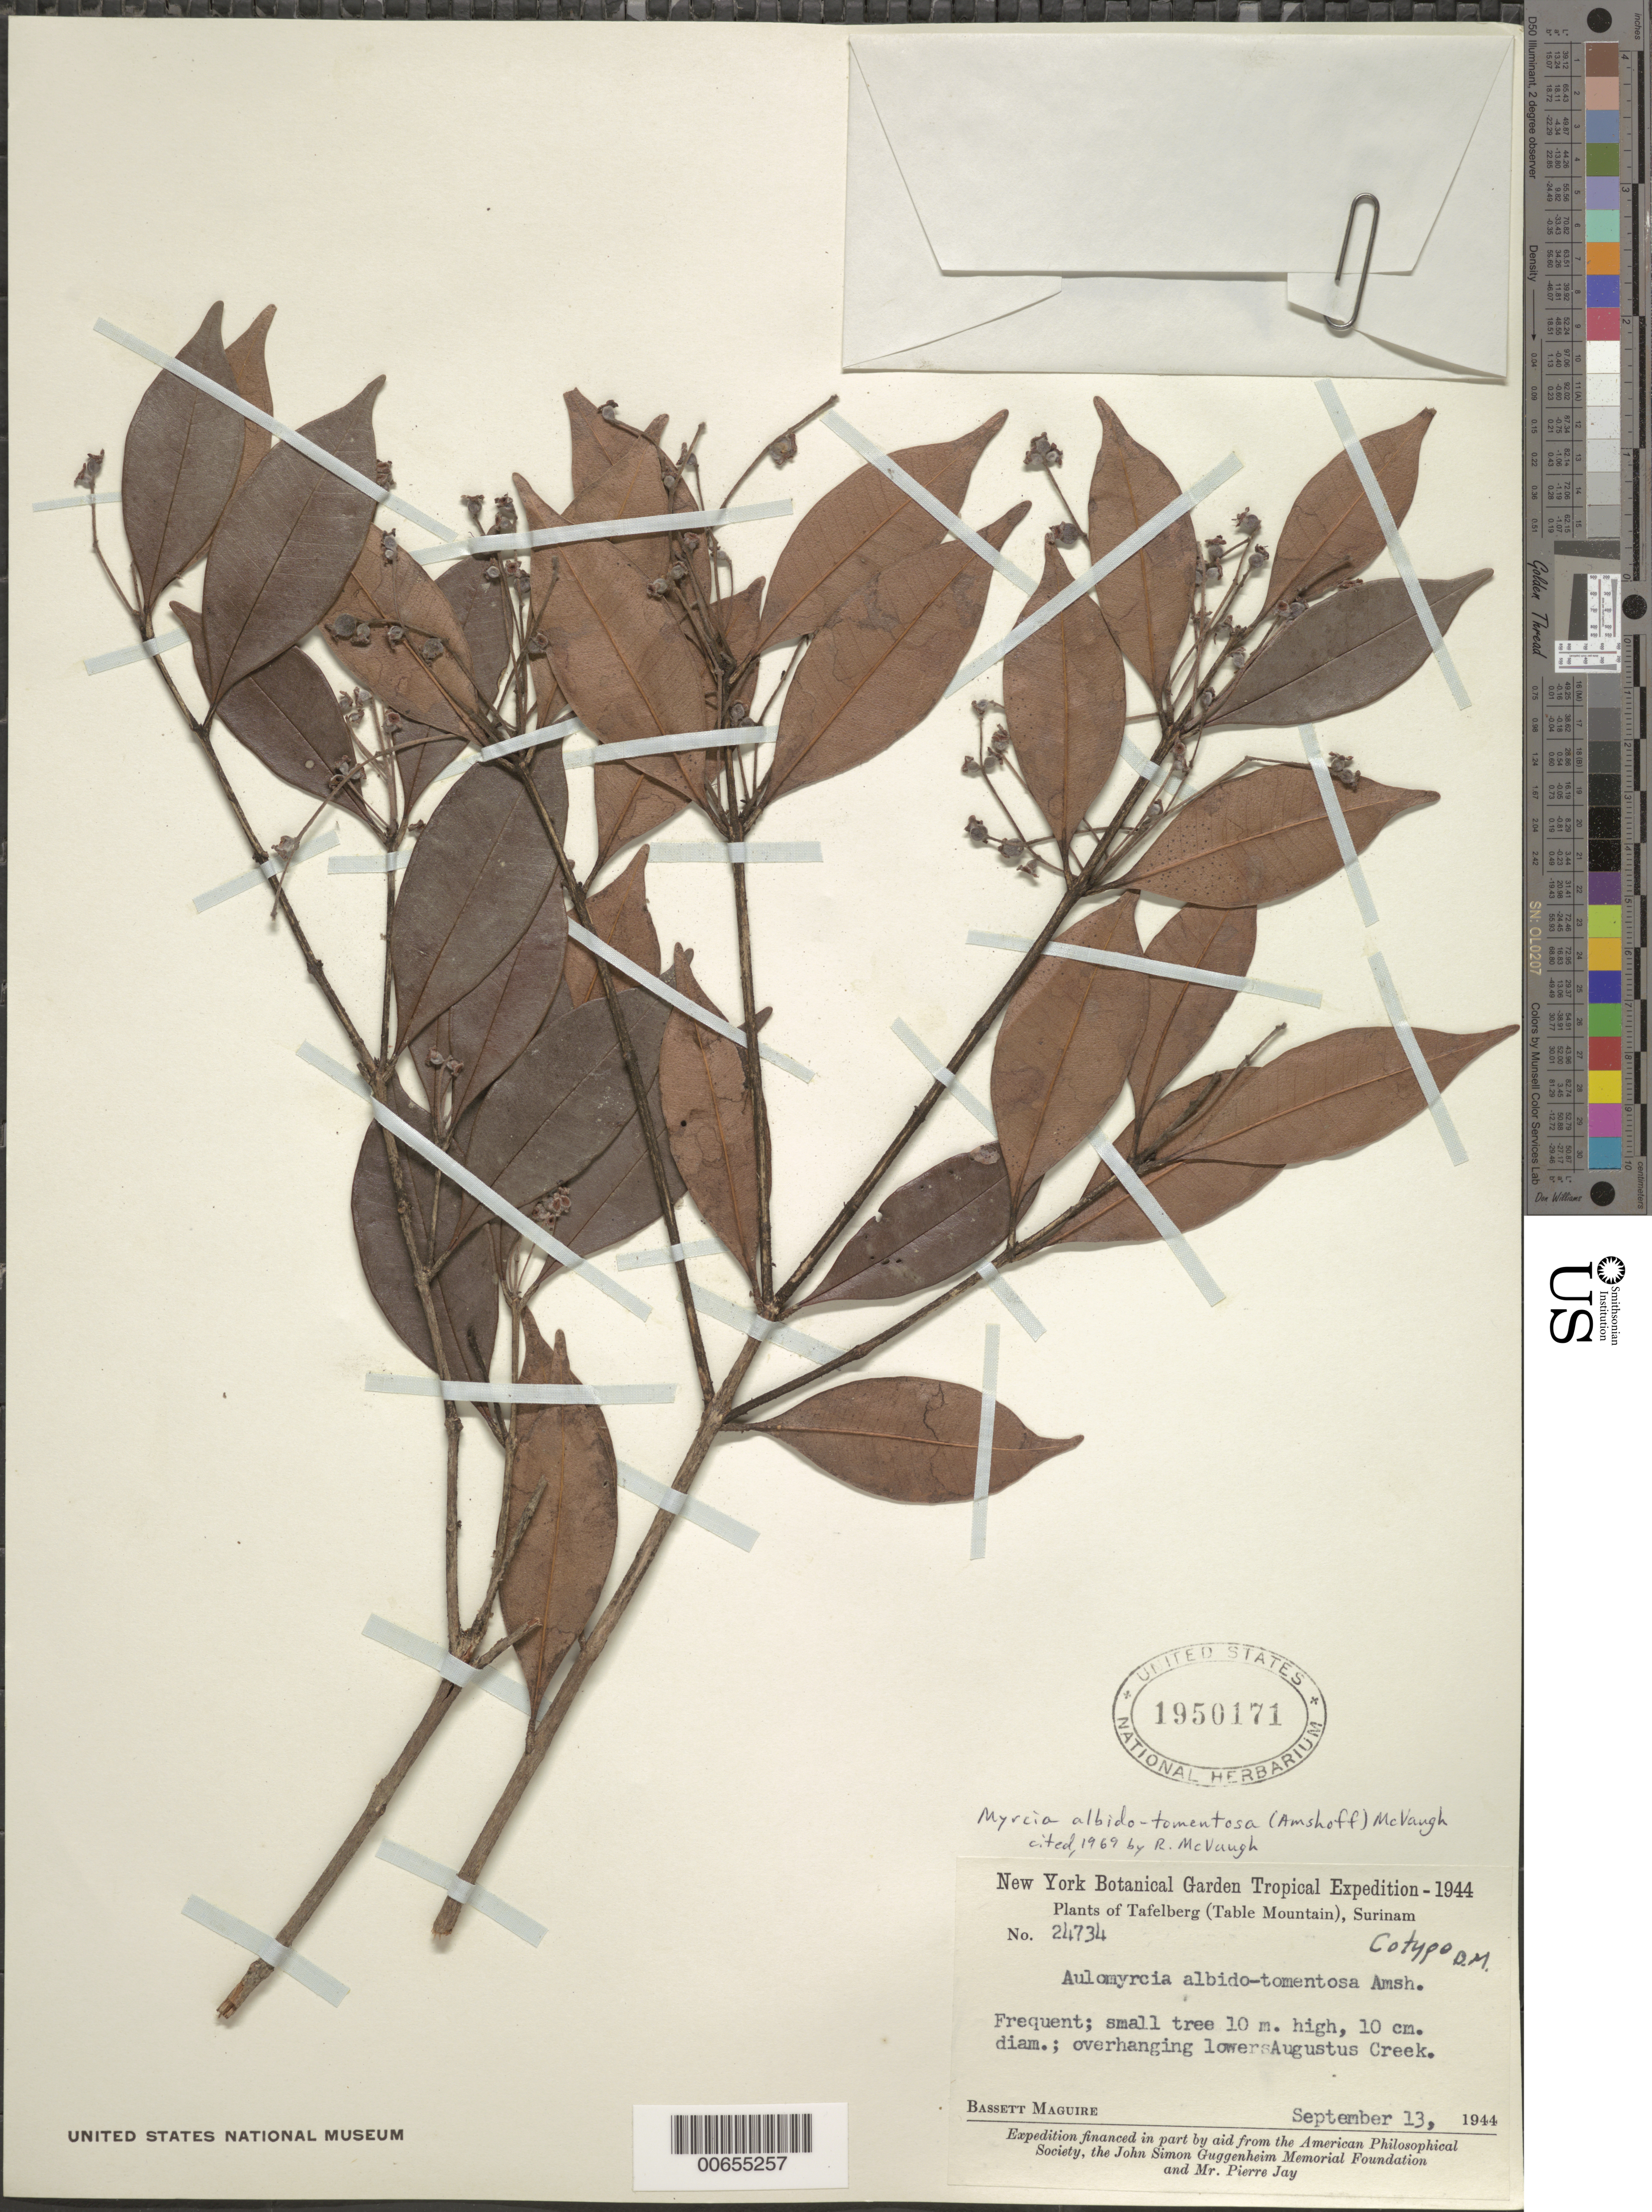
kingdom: Plantae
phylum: Tracheophyta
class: Magnoliopsida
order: Myrtales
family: Myrtaceae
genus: Myrcia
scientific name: Myrcia amazonica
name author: DC.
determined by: McVaugh, R.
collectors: B. Maguire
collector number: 24734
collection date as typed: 13-Sep-44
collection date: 1944-09-13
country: Suriname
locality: Tafelberg (Table Mountain), Augustus Creek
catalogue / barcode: US 1950171